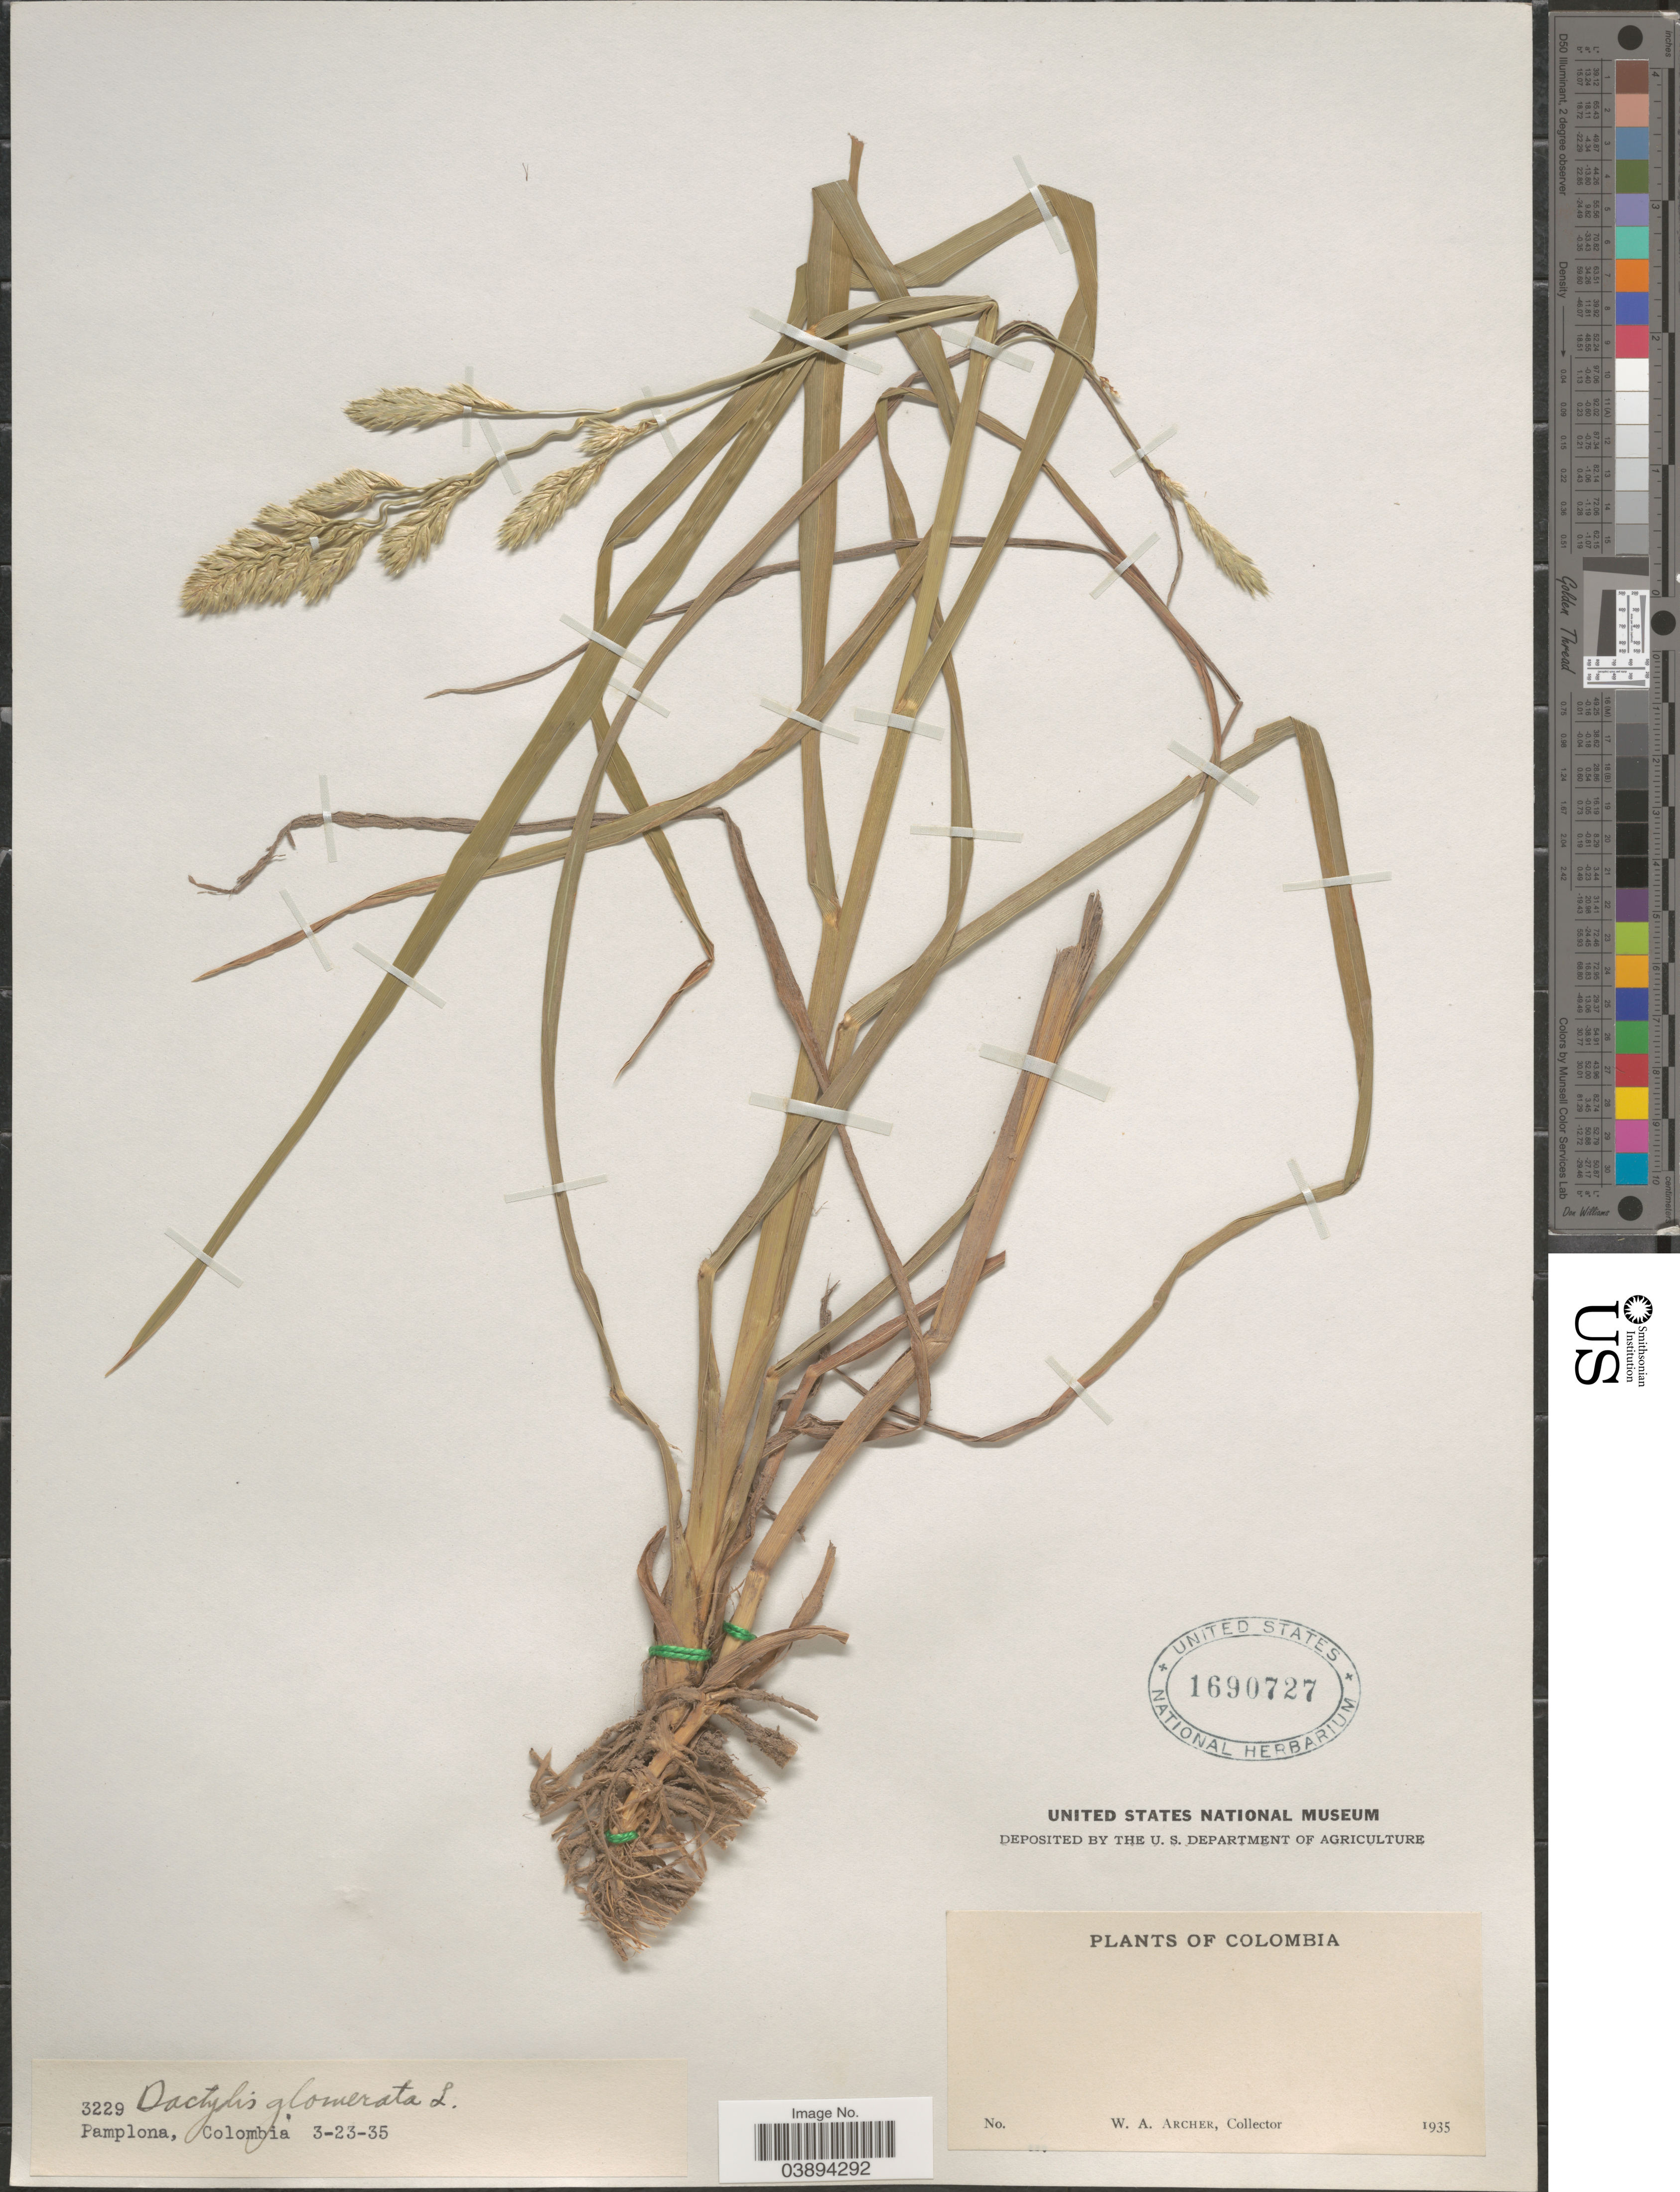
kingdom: Plantae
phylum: Tracheophyta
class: Liliopsida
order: Poales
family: Poaceae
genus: Dactylis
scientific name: Dactylis glomerata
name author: L.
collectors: W. Archer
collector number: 3229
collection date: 1935-03-23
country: Colombia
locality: Pamplona.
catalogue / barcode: US 1690727